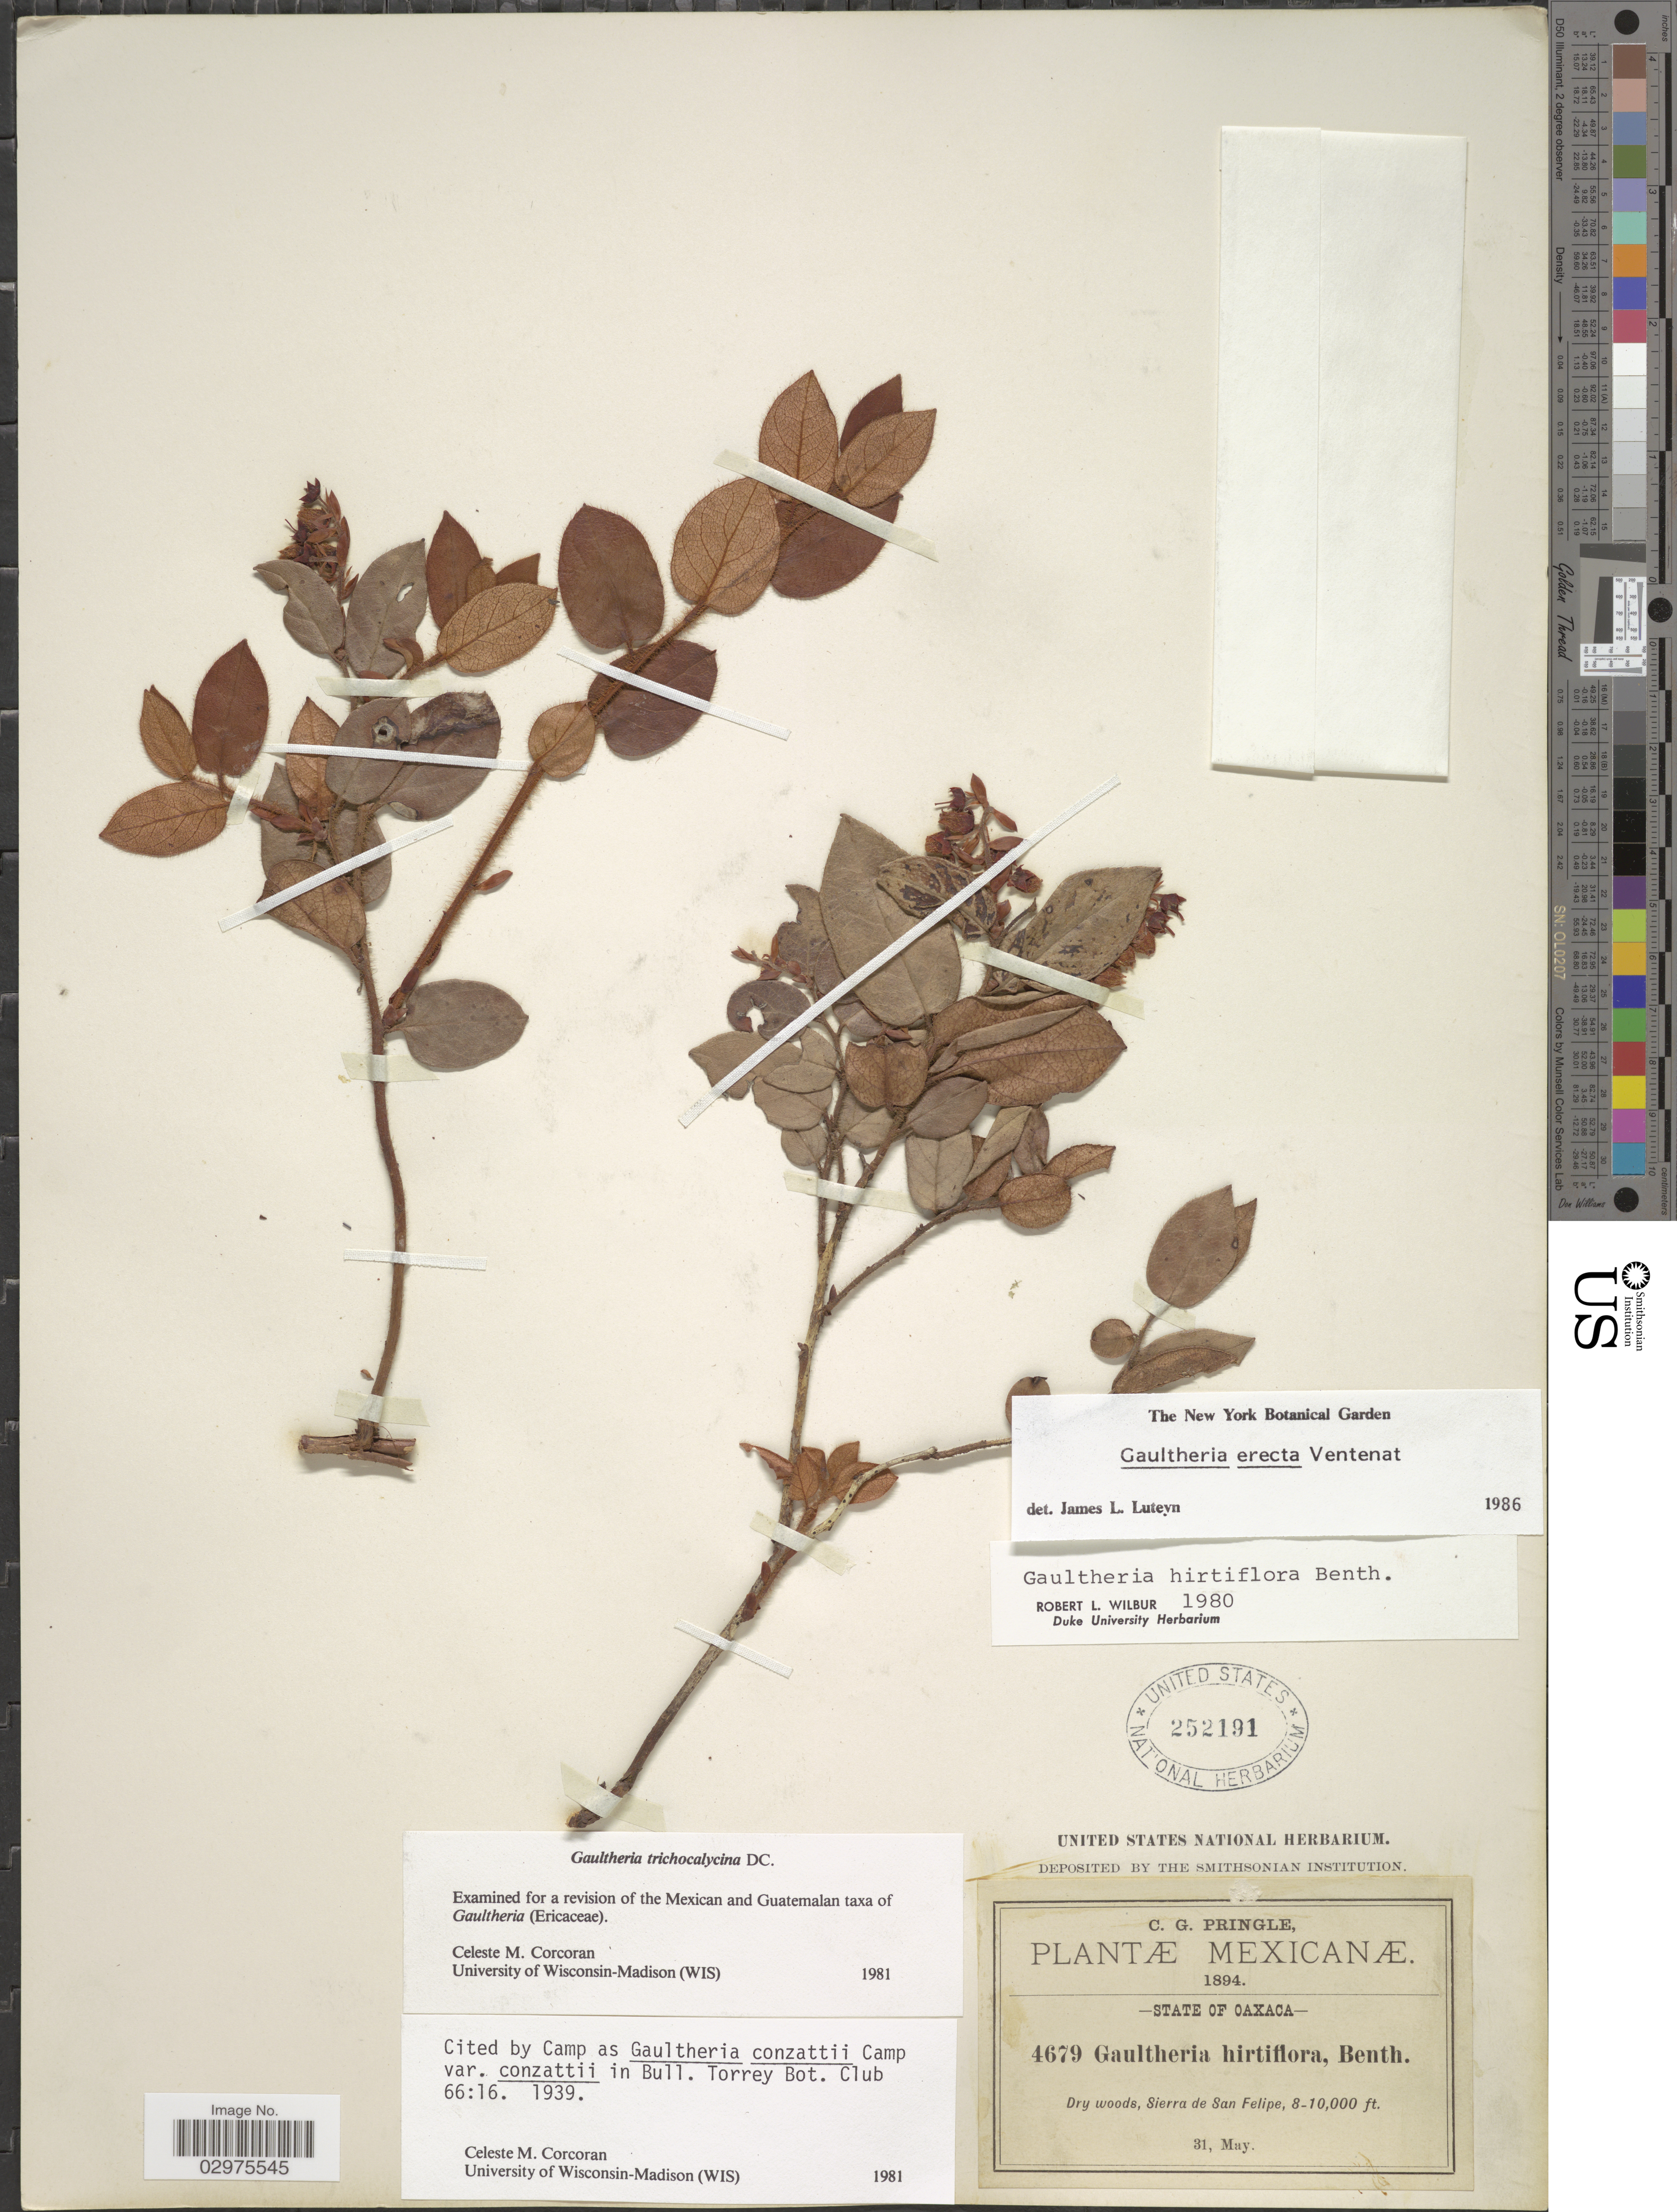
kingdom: Plantae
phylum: Tracheophyta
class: Magnoliopsida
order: Ericales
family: Ericaceae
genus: Gaultheria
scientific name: Gaultheria erecta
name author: Vent.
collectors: C. G. Pringle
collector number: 4679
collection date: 1894-05-31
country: Mexico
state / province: Oaxaca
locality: Sierra de San Felipe.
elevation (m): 2438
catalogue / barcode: US 252191